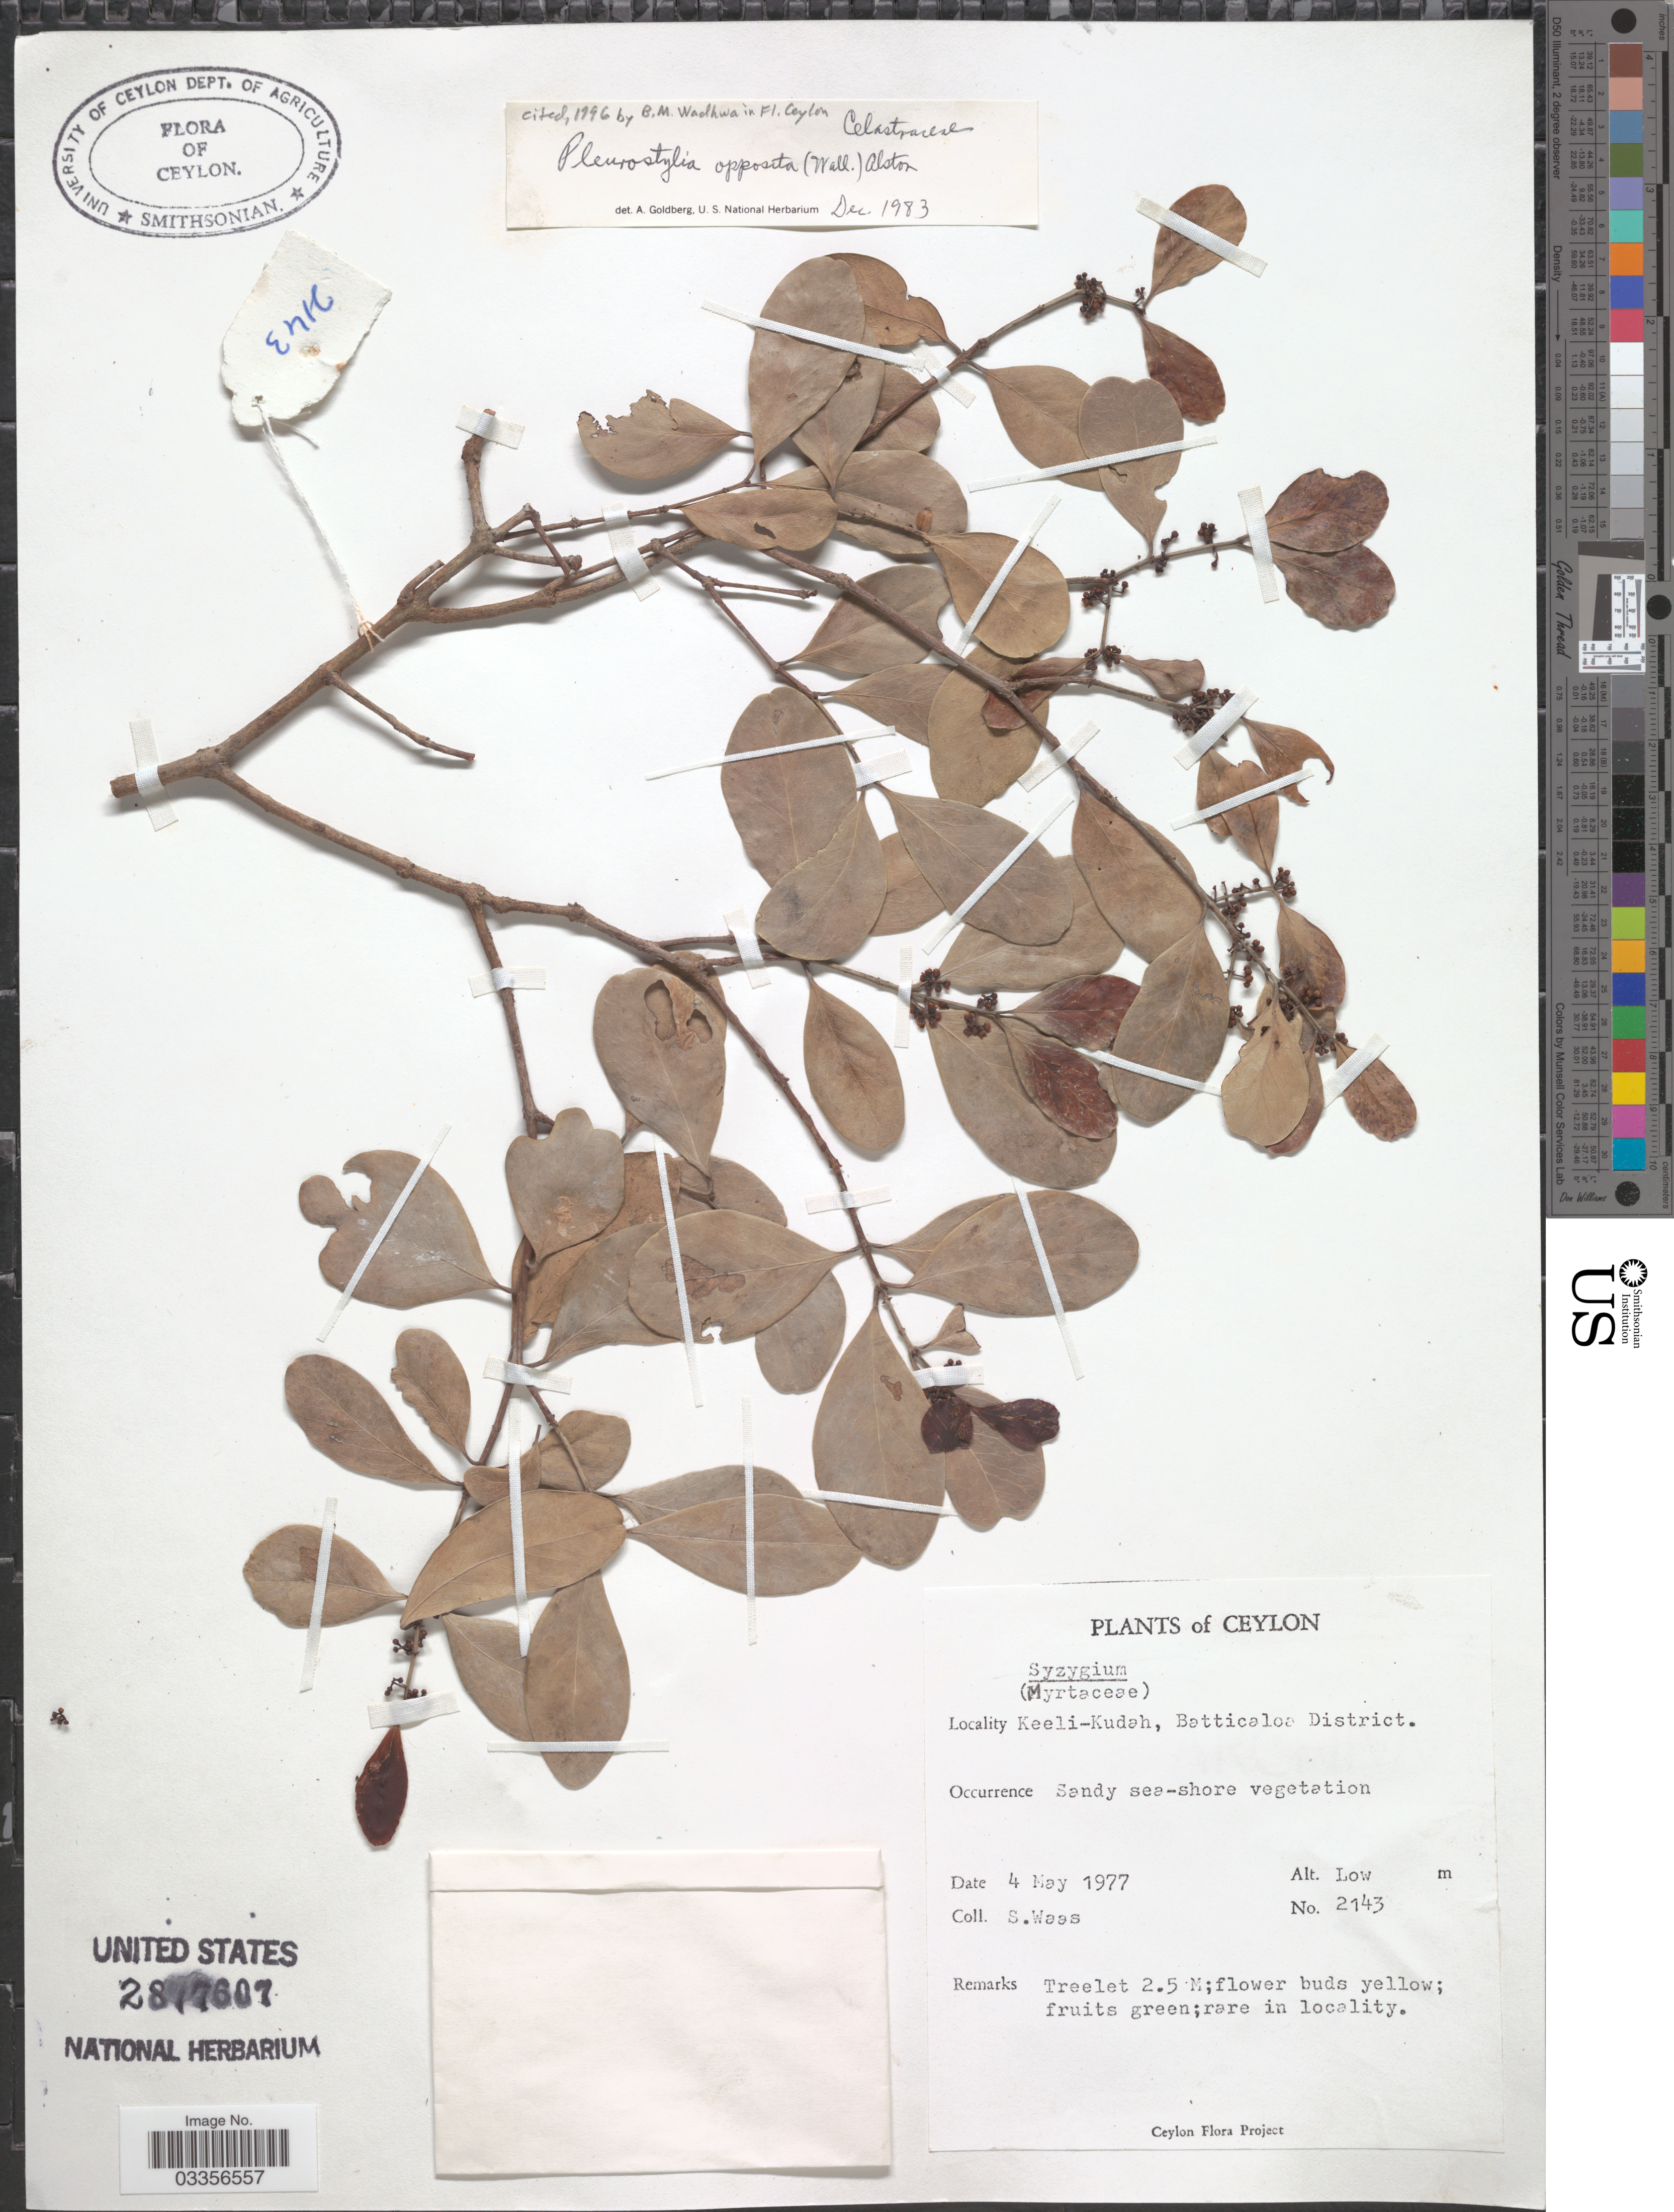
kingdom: Plantae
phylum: Tracheophyta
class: Magnoliopsida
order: Celastrales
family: Celastraceae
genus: Pleurostylia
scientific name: Pleurostylia opposita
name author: (Wall.) Alston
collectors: S. Waas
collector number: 2143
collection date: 1977-05-04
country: Sri Lanka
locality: Ceylon, Keeli-Kudah, Batticaloa District.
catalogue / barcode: US 2877607